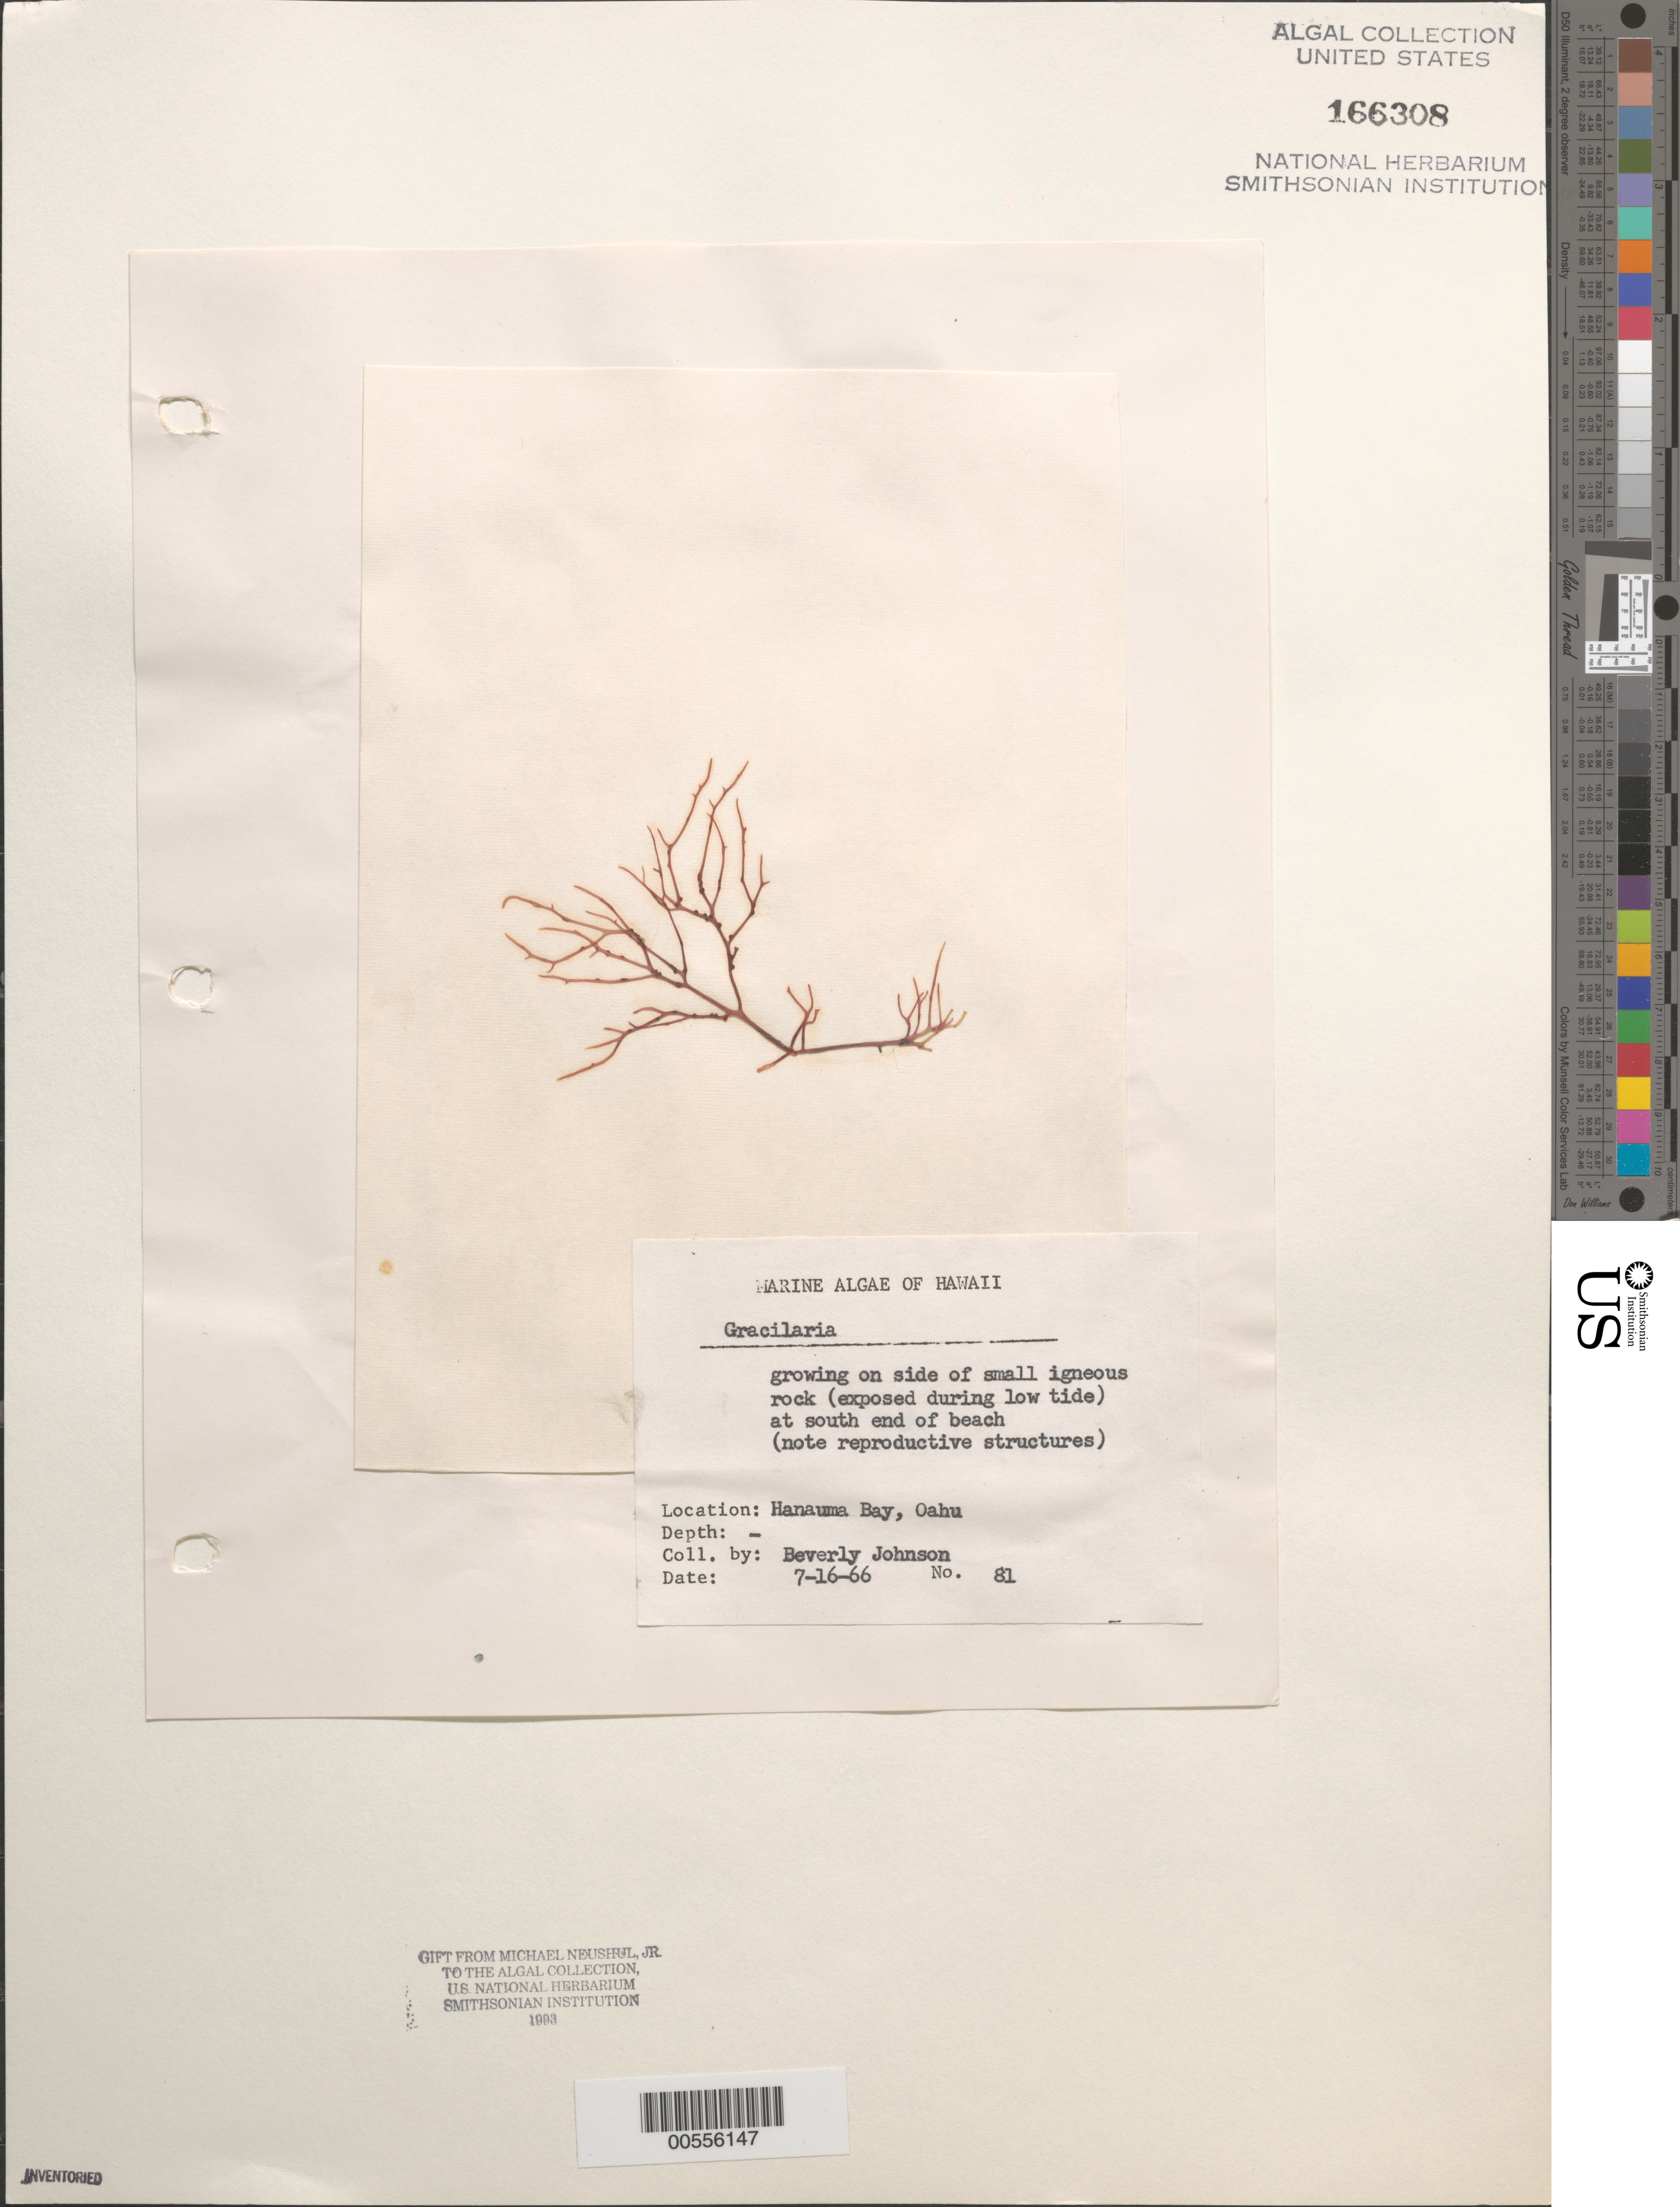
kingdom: Plantae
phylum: Rhodophyta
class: Florideophyceae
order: Gracilariales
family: Gracilariaceae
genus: Gracilaria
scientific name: Gracilaria sp.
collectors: B. Johnson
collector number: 81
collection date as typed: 16 Jul 1966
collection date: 1966-07-16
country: United States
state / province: Hawaii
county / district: Honolulu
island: Oahu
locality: Hanauma Bay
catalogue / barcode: US 166308